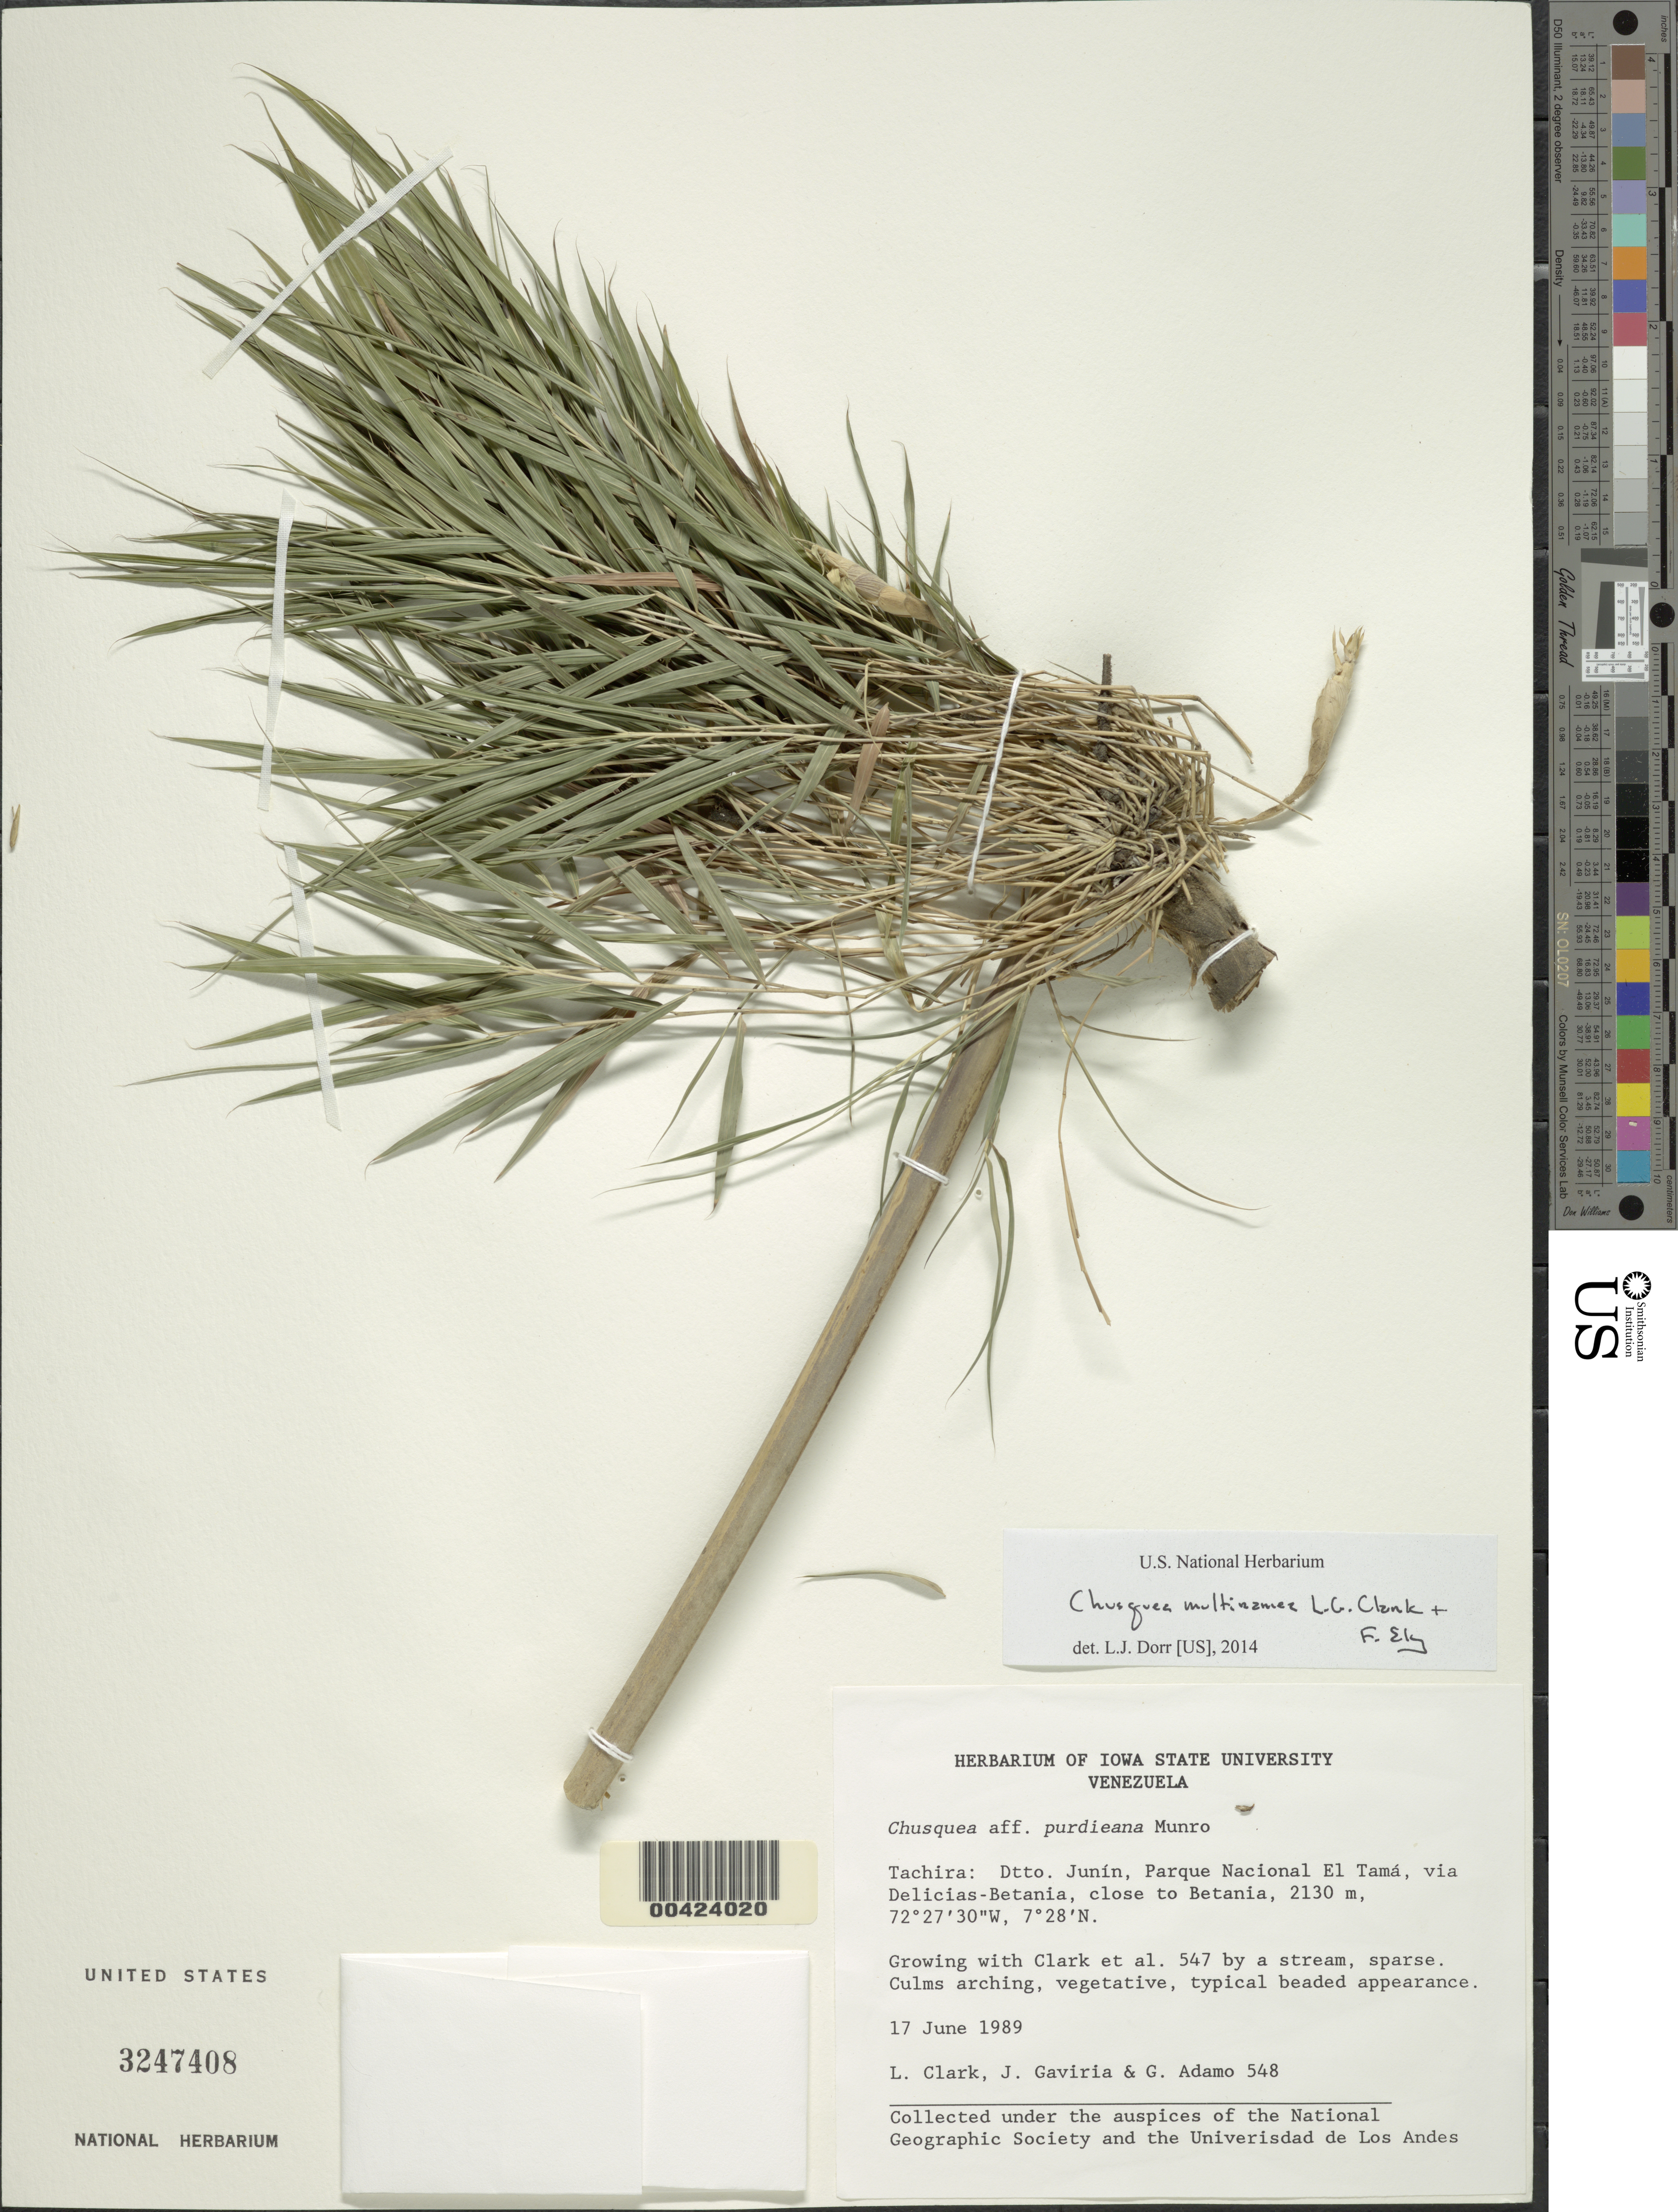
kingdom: Plantae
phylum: Tracheophyta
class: Liliopsida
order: Poales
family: Poaceae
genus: Chusquea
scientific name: Chusquea multiramea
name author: L.G. Clark & Ely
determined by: Dorr, L. J., (BOT), Smithsonian Institution - National Museum of Natural History (UNITED STATES)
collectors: L. G. Clark, J. Gaviria & G. Adamo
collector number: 548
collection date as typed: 17 Jun 1989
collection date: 1989-06-17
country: Venezuela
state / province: Tachira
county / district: Junin Dtto.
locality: Parque nacional el tama; via delicias - betania; close to betania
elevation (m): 2130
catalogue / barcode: US 3247408